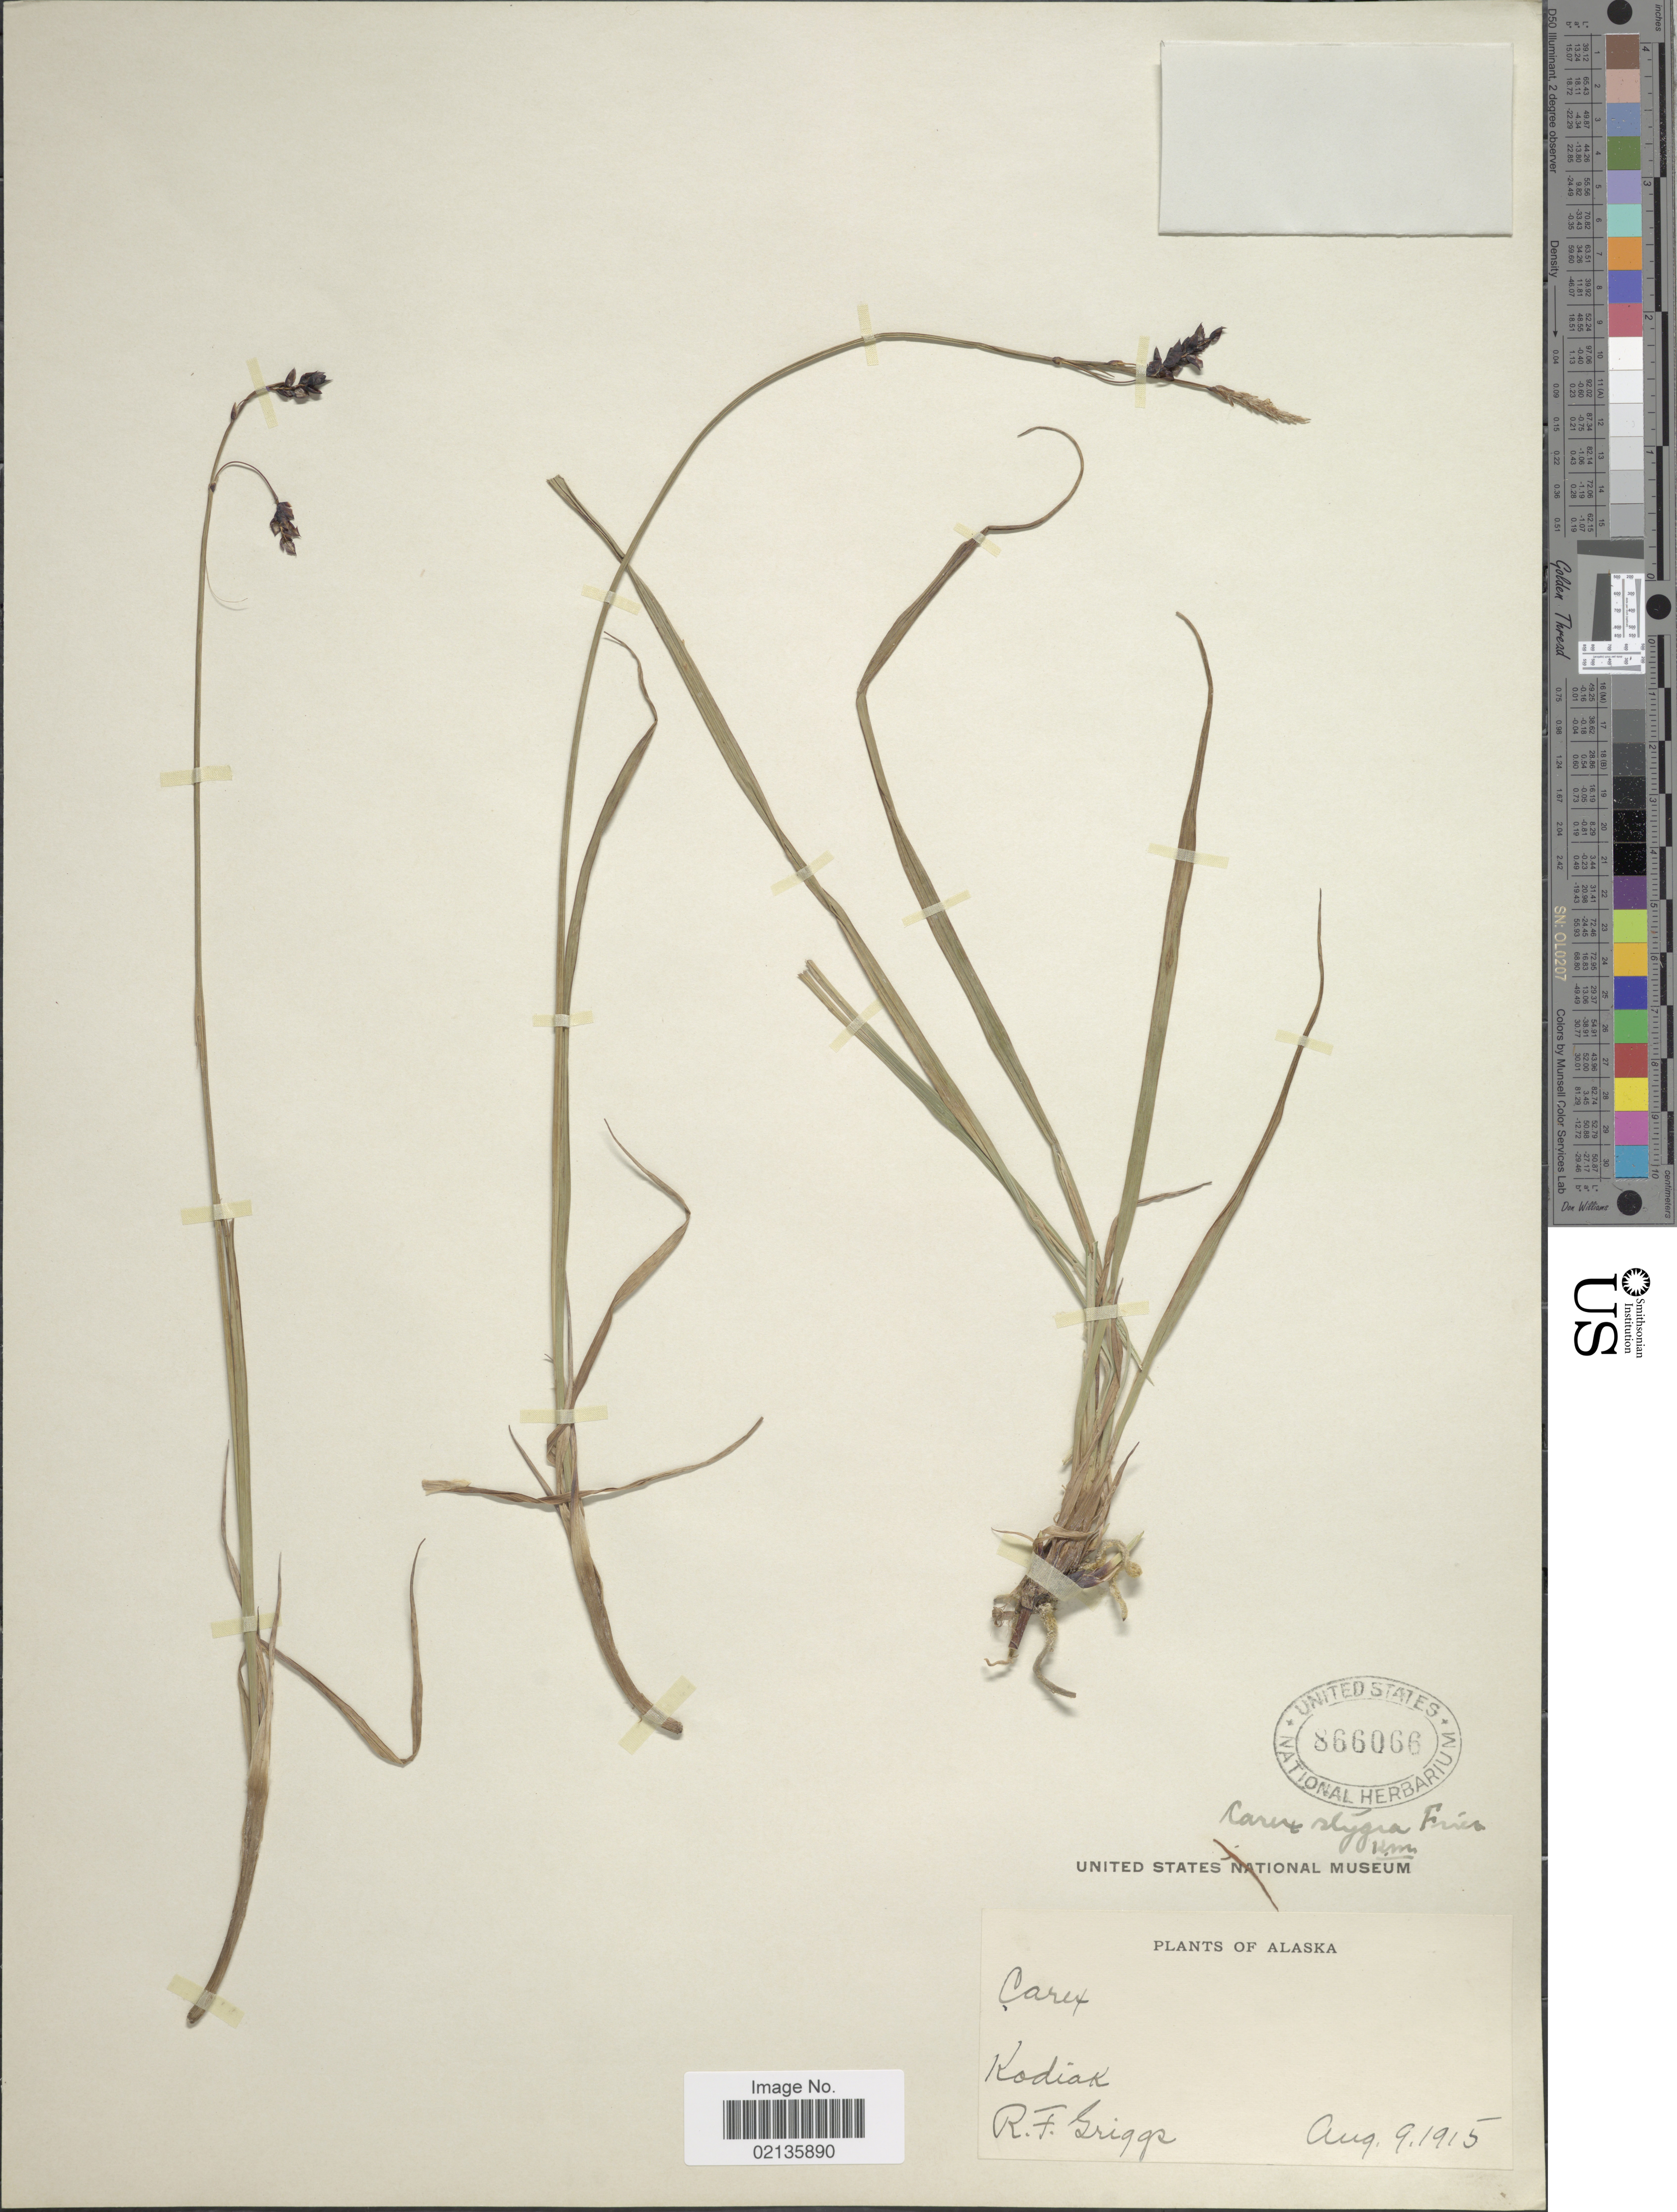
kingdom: Plantae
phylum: Tracheophyta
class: Liliopsida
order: Poales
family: Cyperaceae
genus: Carex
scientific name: Carex x stygia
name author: Fr.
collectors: R. F. Griggs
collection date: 1915-08-09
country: United States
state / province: Alaska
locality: Kodiak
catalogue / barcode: US 866066